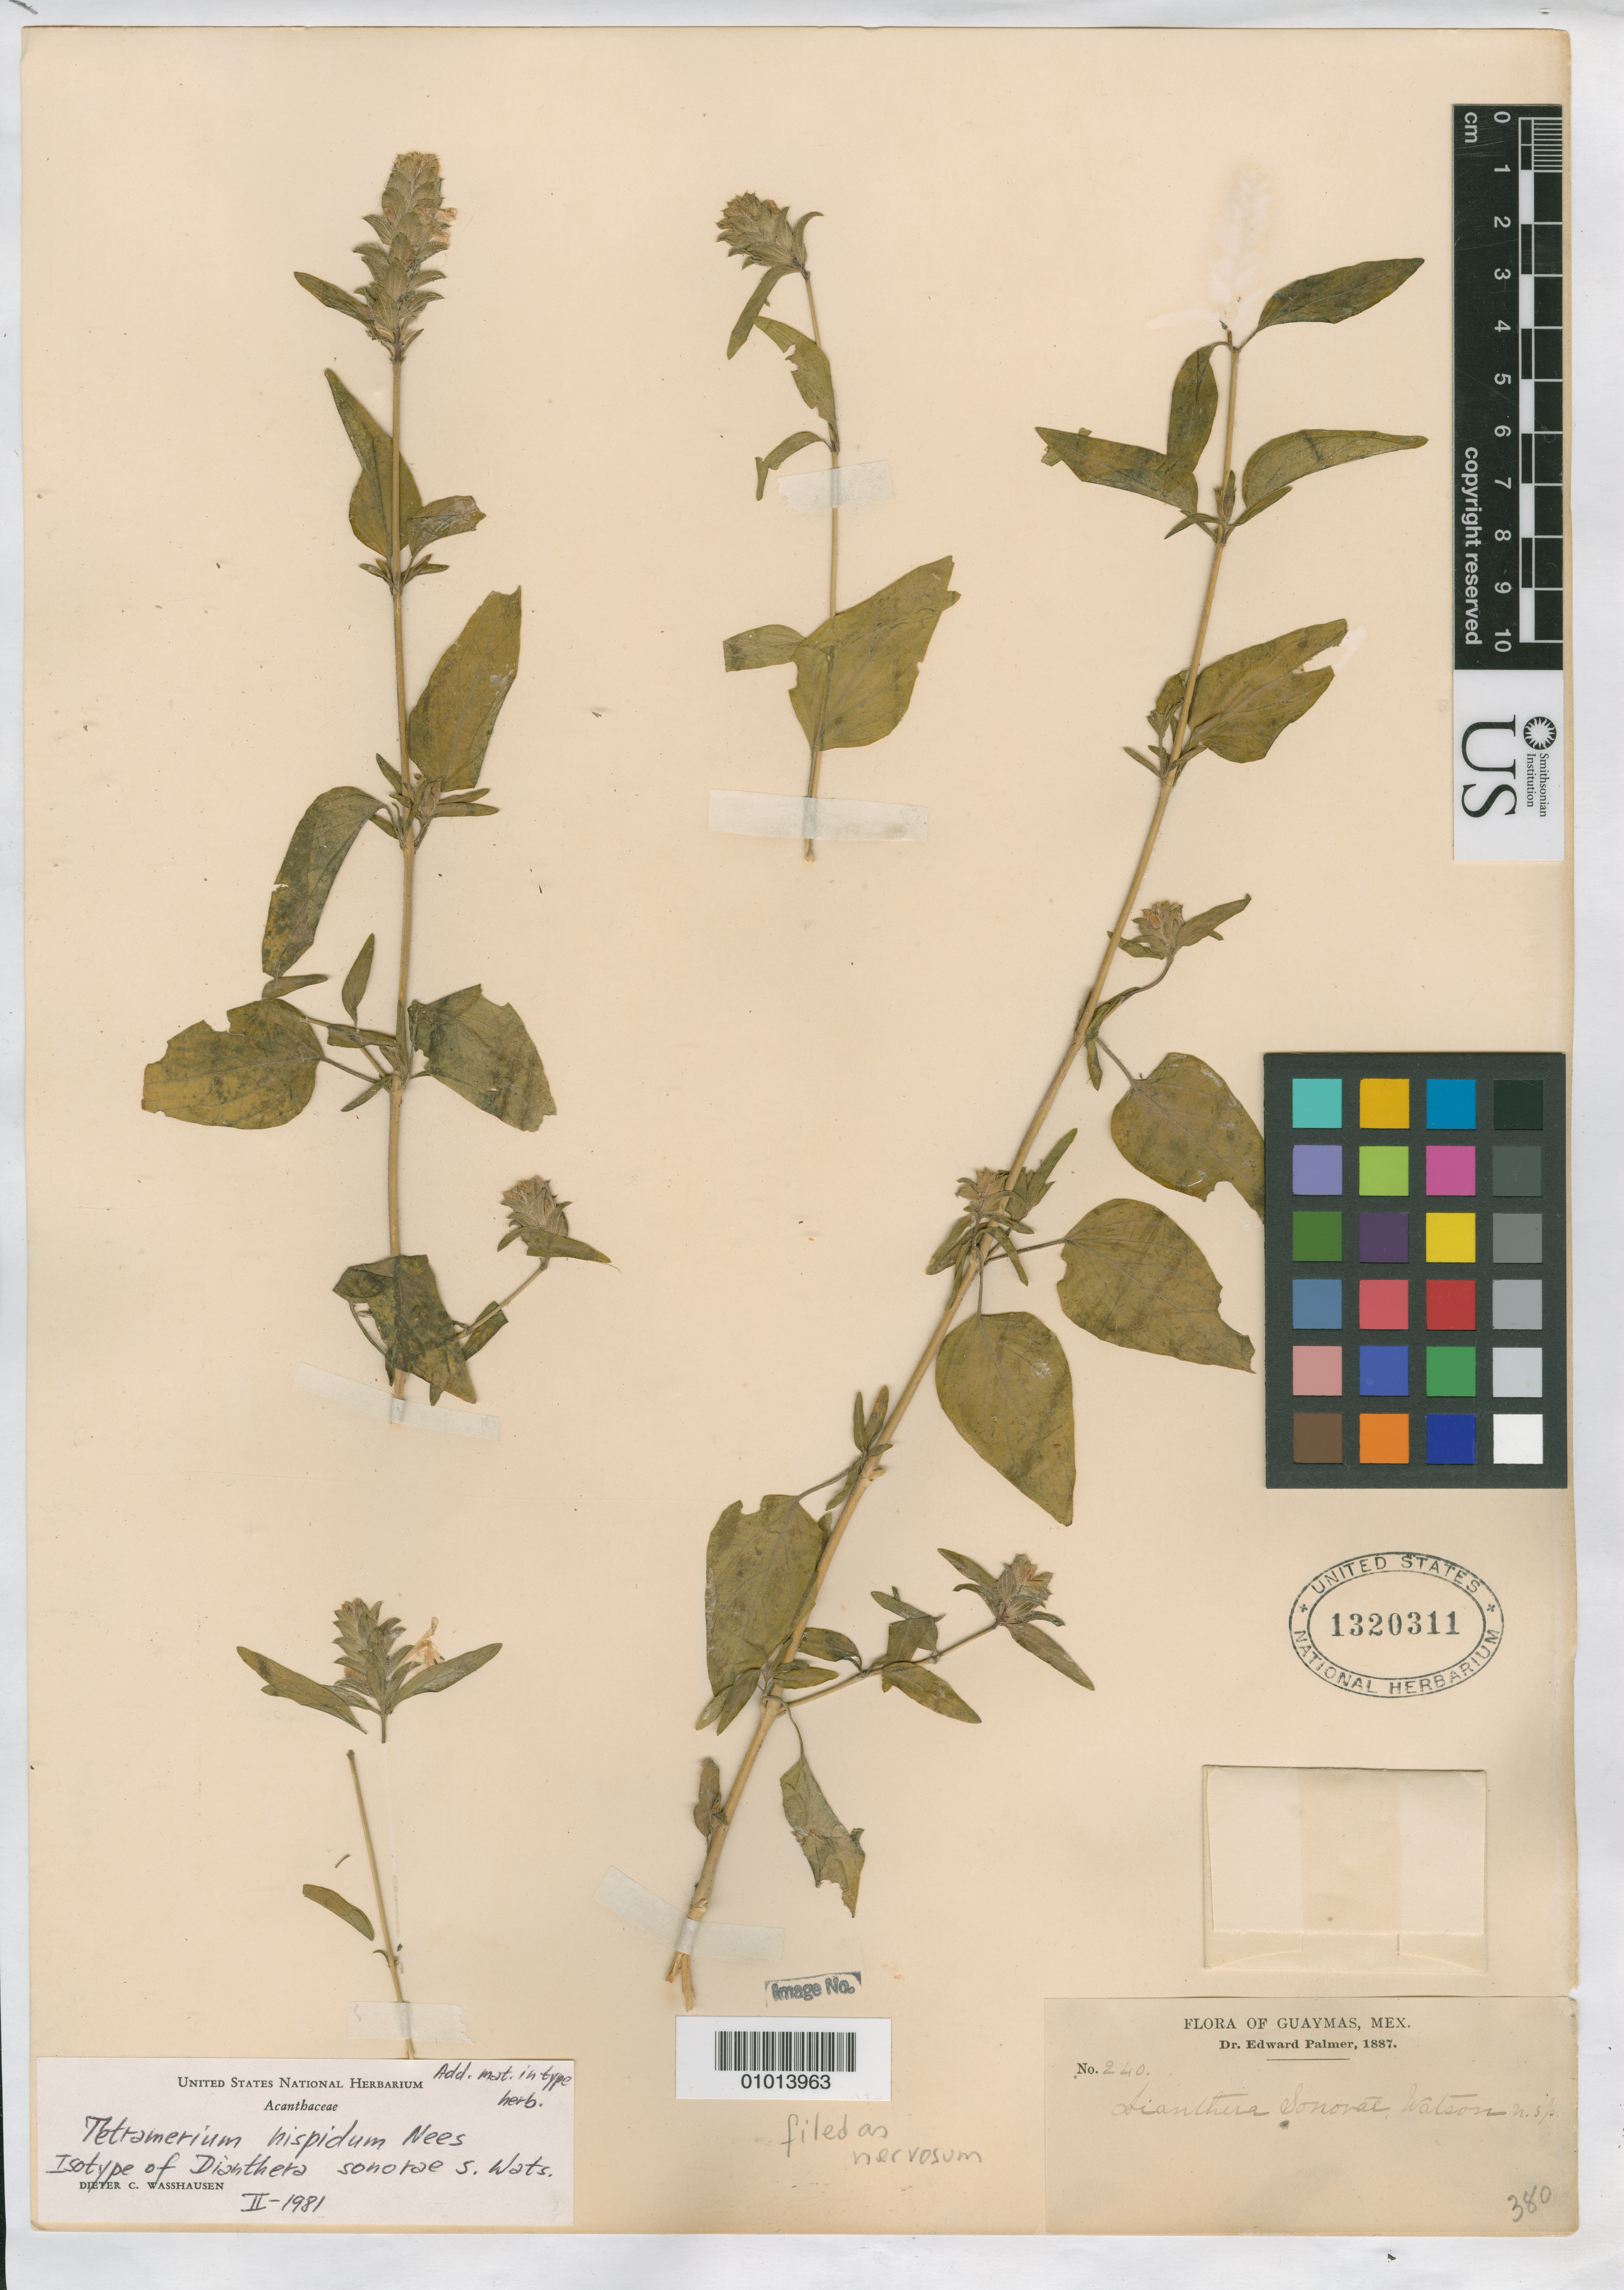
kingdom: Plantae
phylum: Tracheophyta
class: Magnoliopsida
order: Lamiales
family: Acanthaceae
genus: Dianthera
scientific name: Dianthera sonorae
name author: S. Watson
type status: Isotype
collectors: E. Palmer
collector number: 240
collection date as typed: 1887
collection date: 1887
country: Mexico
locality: Guaymas.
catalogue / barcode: US 1320311